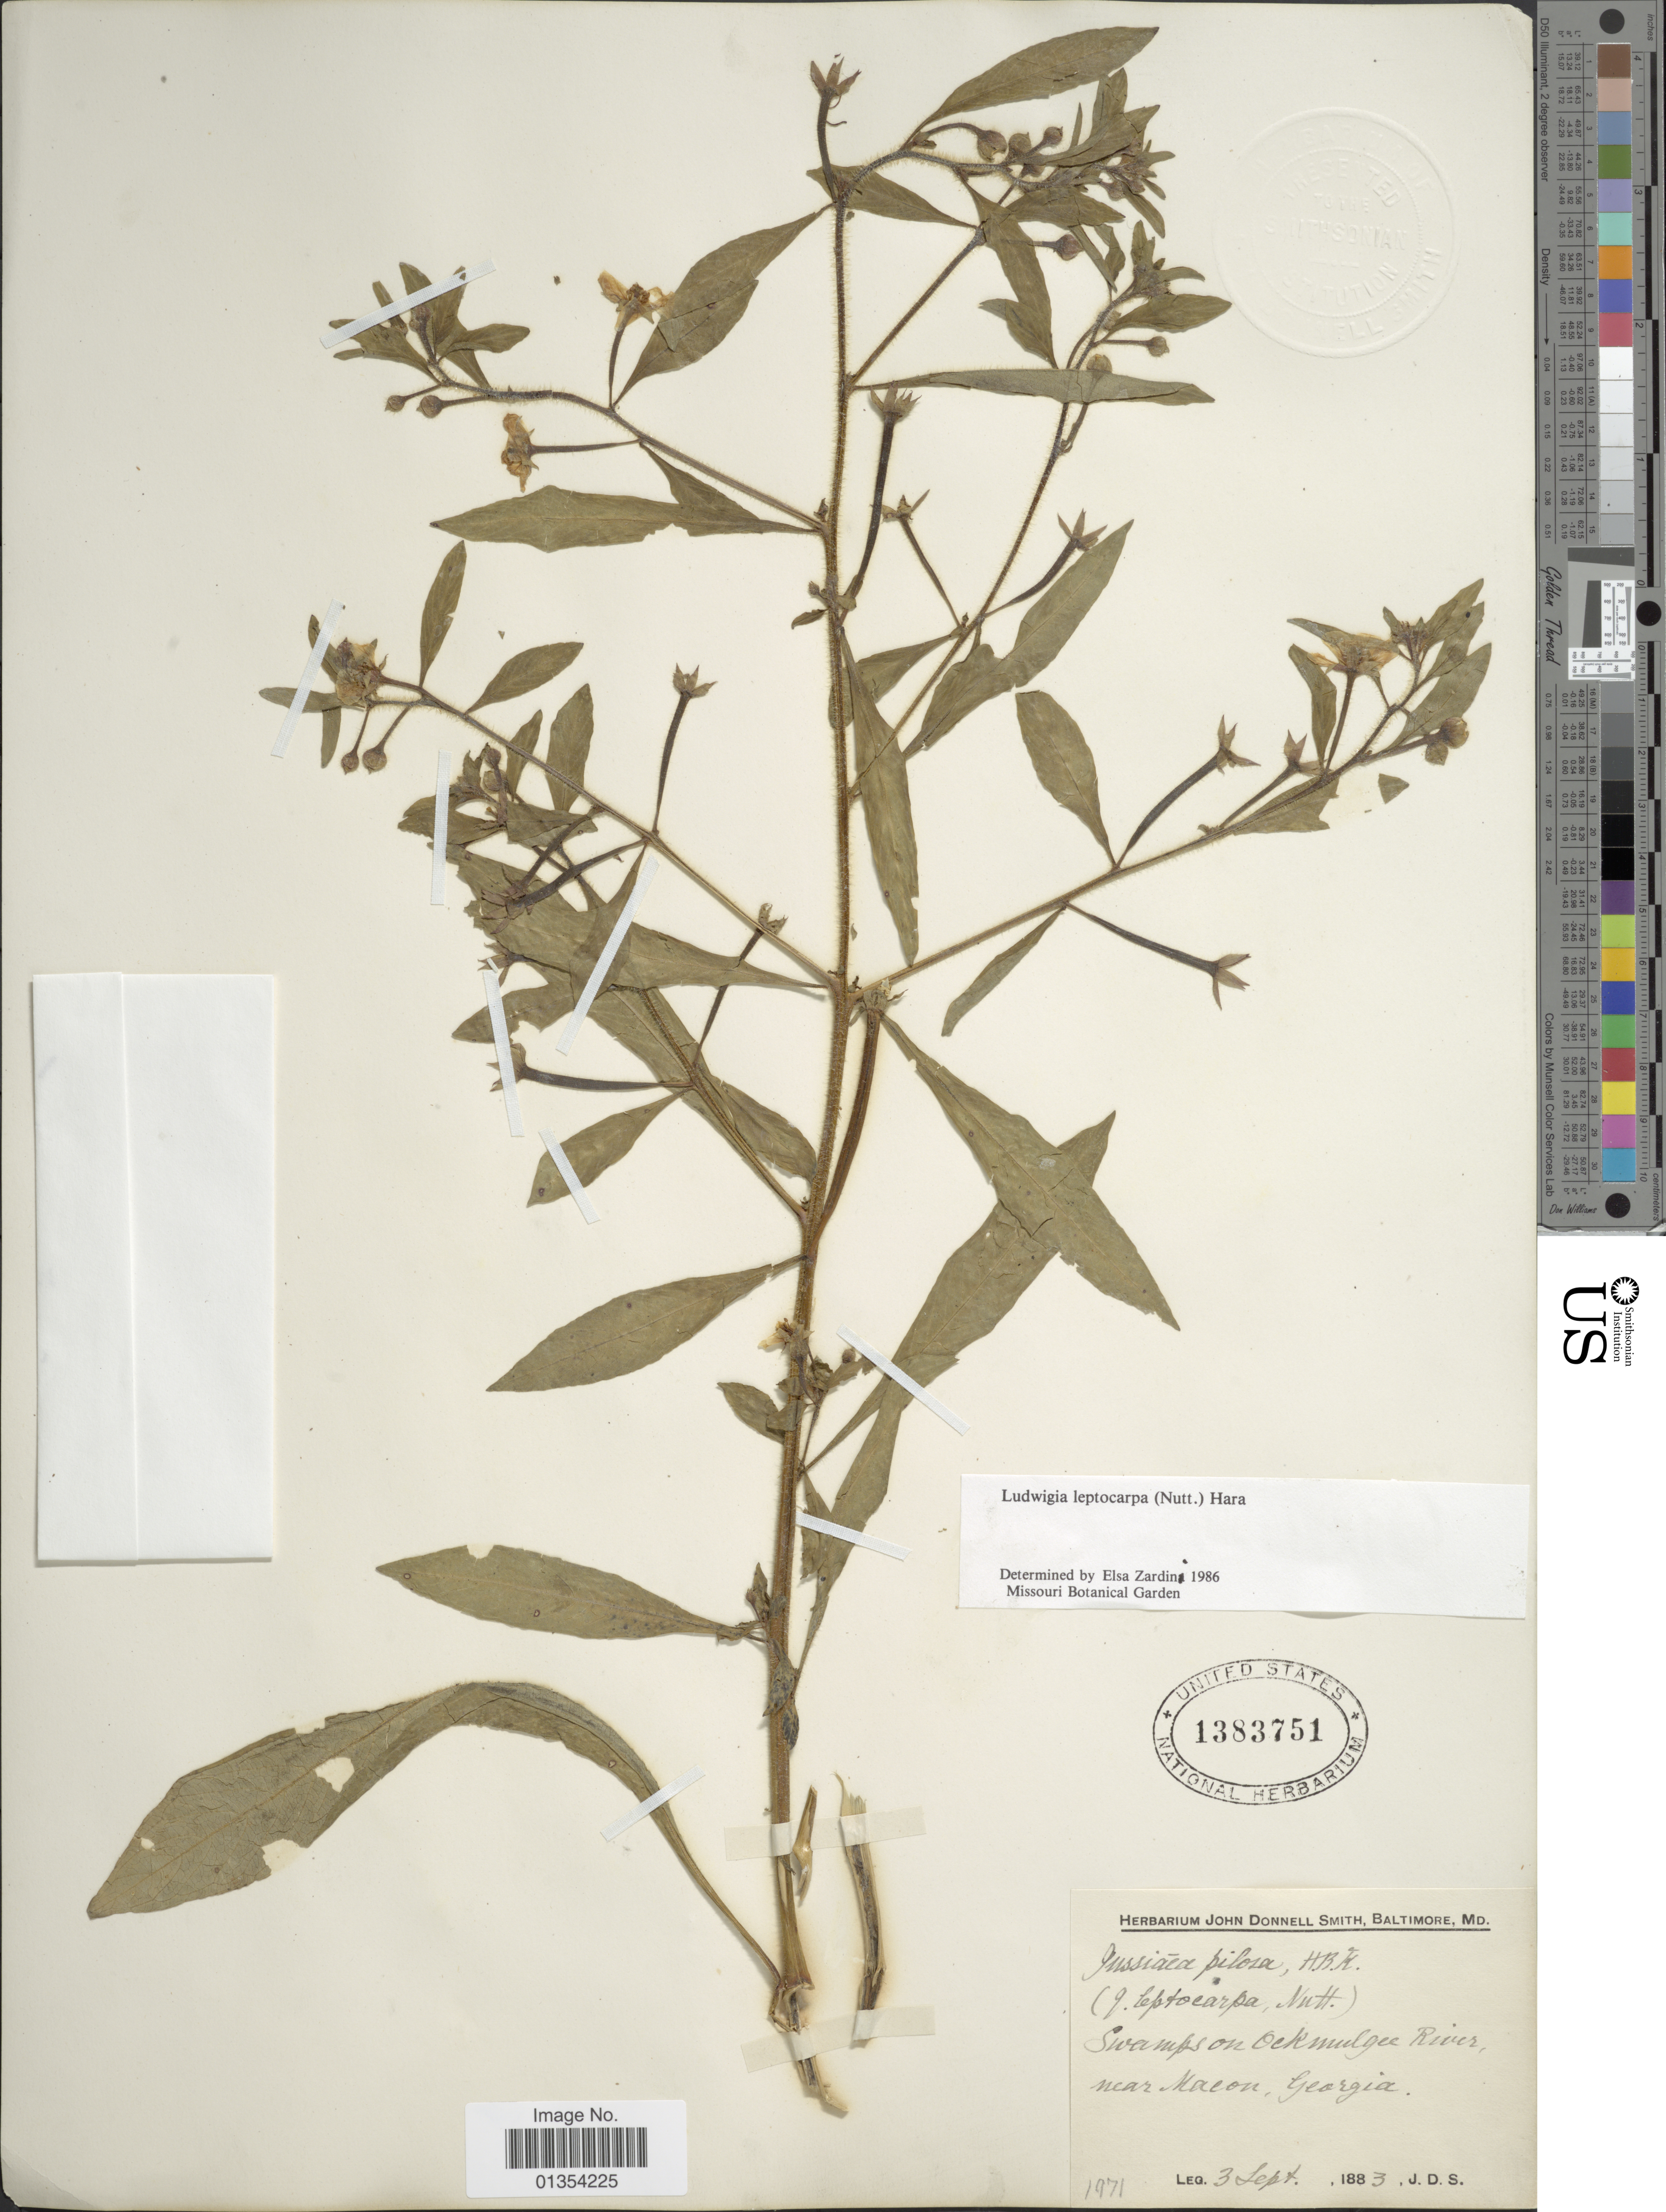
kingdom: Plantae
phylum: Tracheophyta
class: Magnoliopsida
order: Myrtales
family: Onagraceae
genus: Ludwigia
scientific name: Ludwigia leptocarpa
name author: (Nutt.) H. Hara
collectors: J. Donnell Smith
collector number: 1971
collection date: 1883-09-03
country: United States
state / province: Georgia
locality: Swamps on Ockmulgee River, near Macon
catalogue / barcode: US 1383751